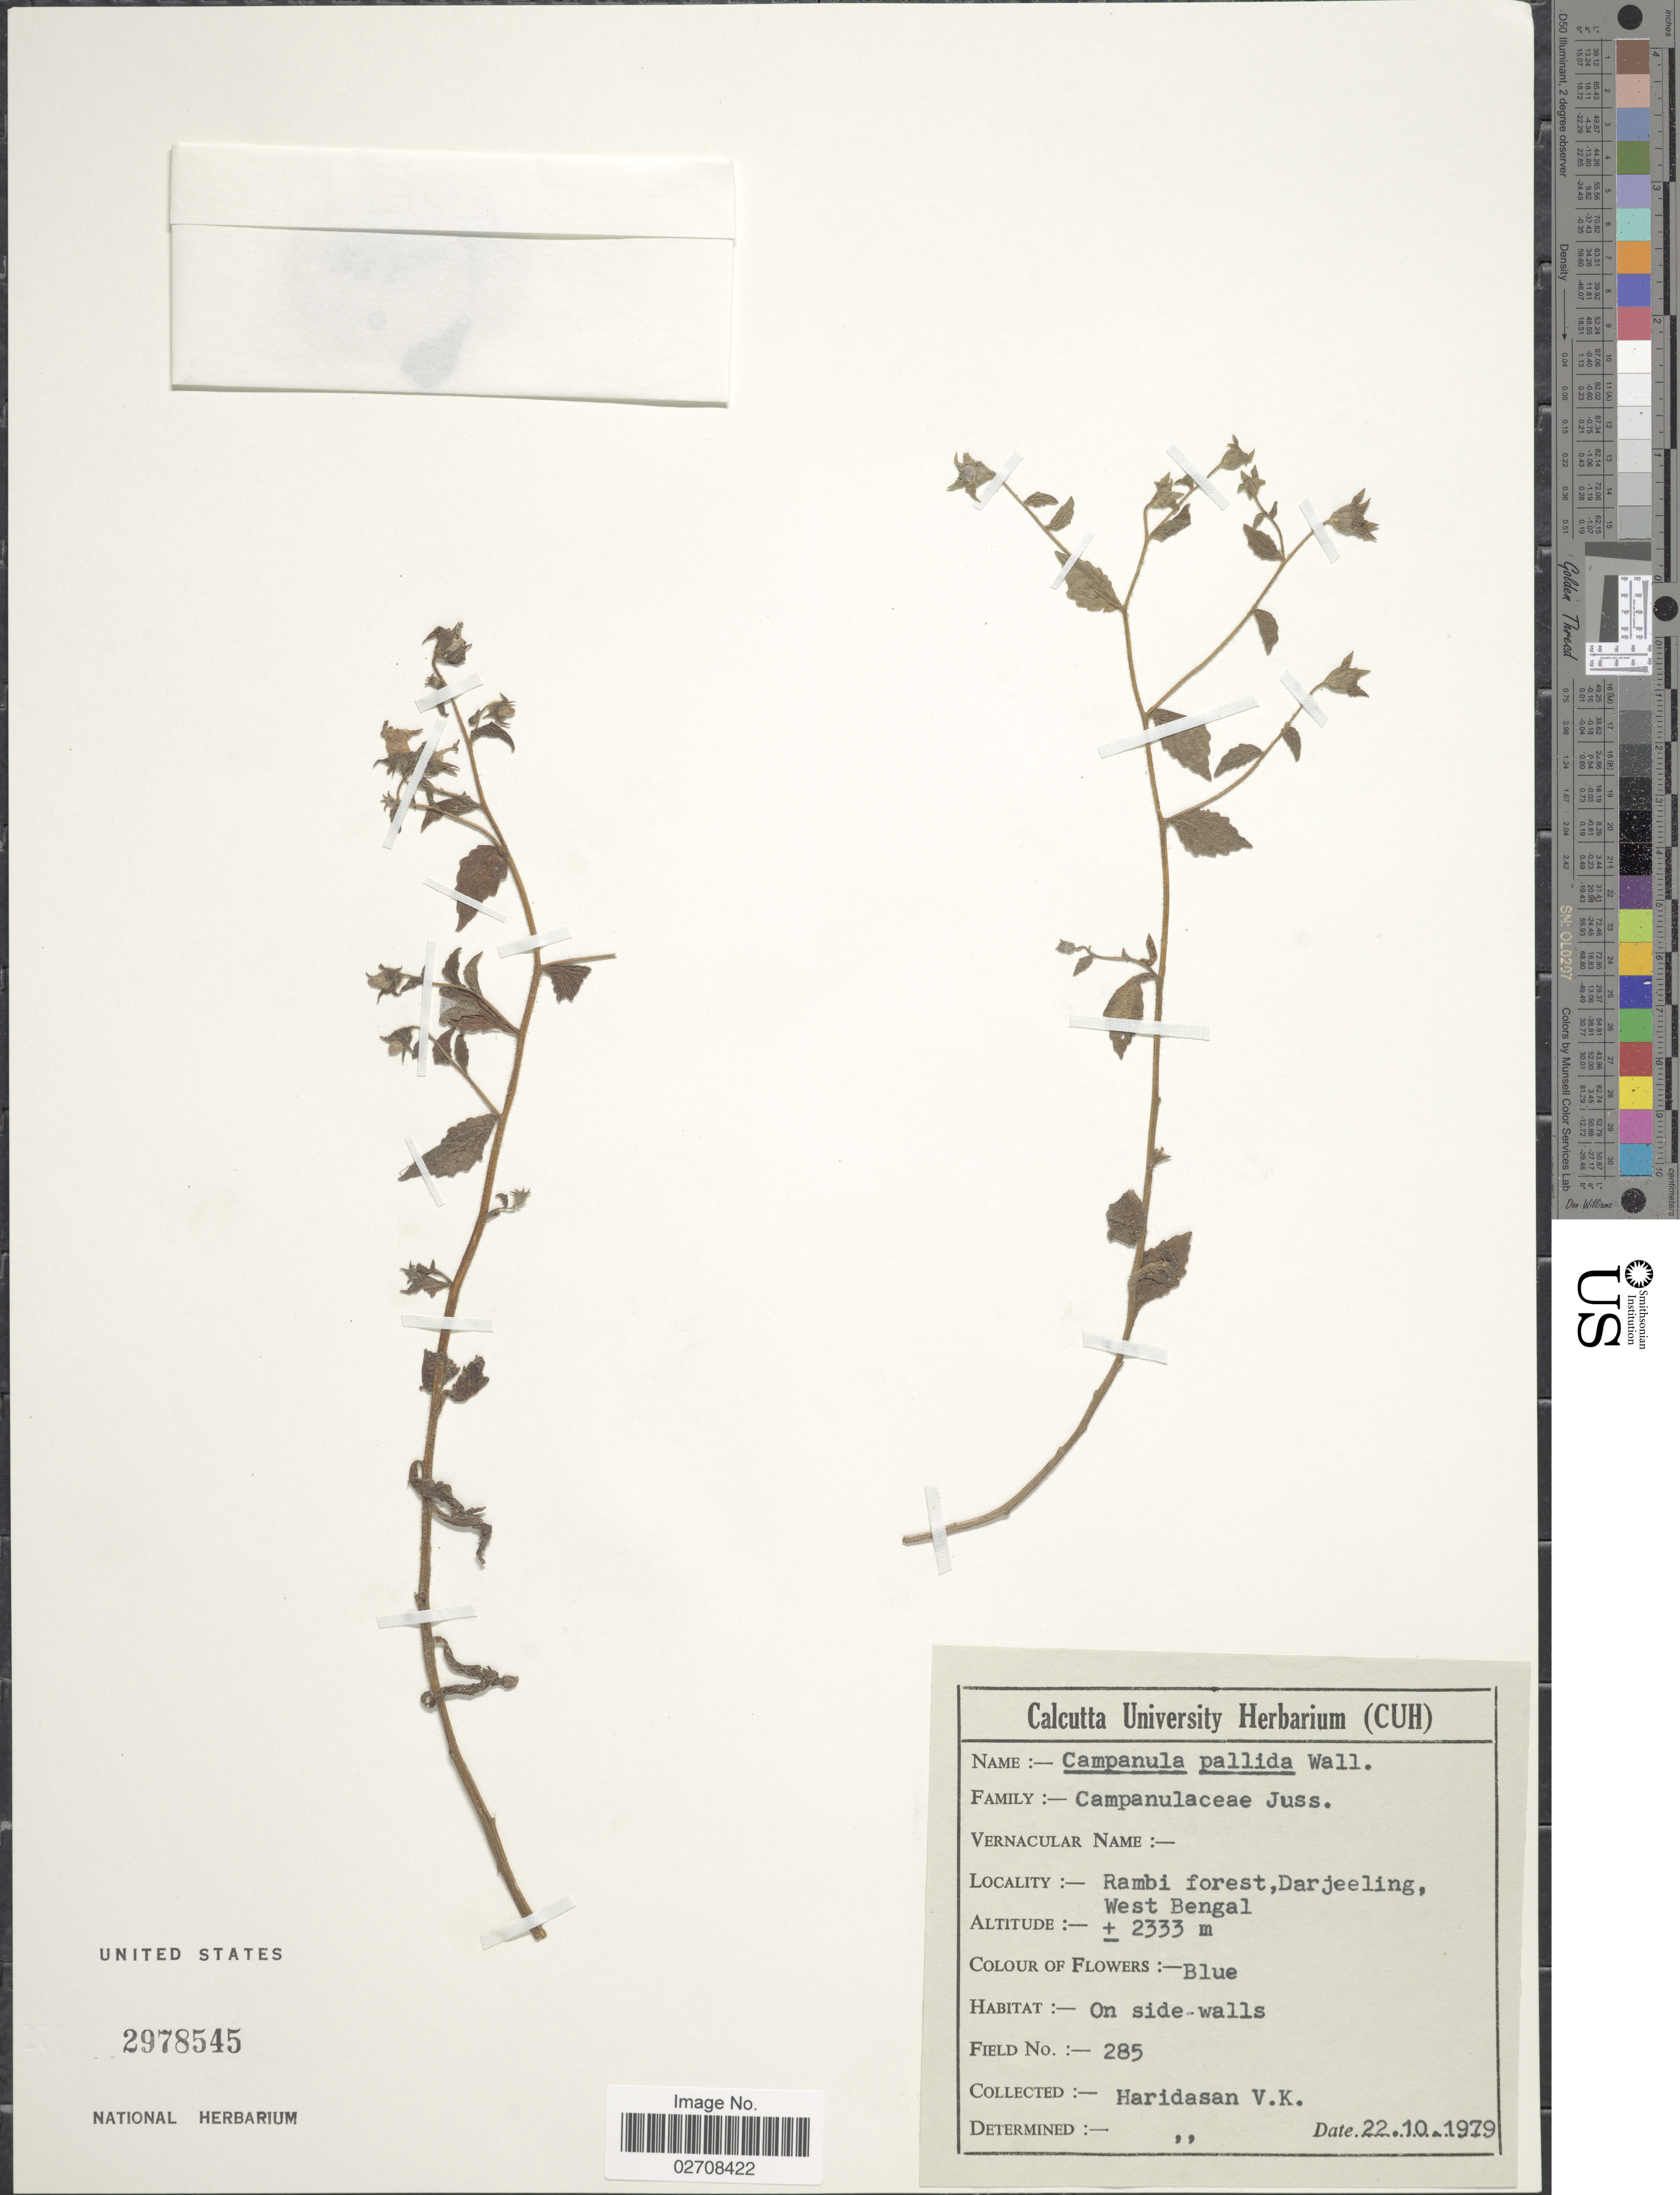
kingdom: Plantae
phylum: Tracheophyta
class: Magnoliopsida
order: Asterales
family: Campanulaceae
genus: Campanula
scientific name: Campanula pallida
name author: Wall.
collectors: V. Haridasan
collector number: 285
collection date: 1979-10-22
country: India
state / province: West Bengal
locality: Rambi forest, Darjeeling.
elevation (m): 2333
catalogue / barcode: US 2978545